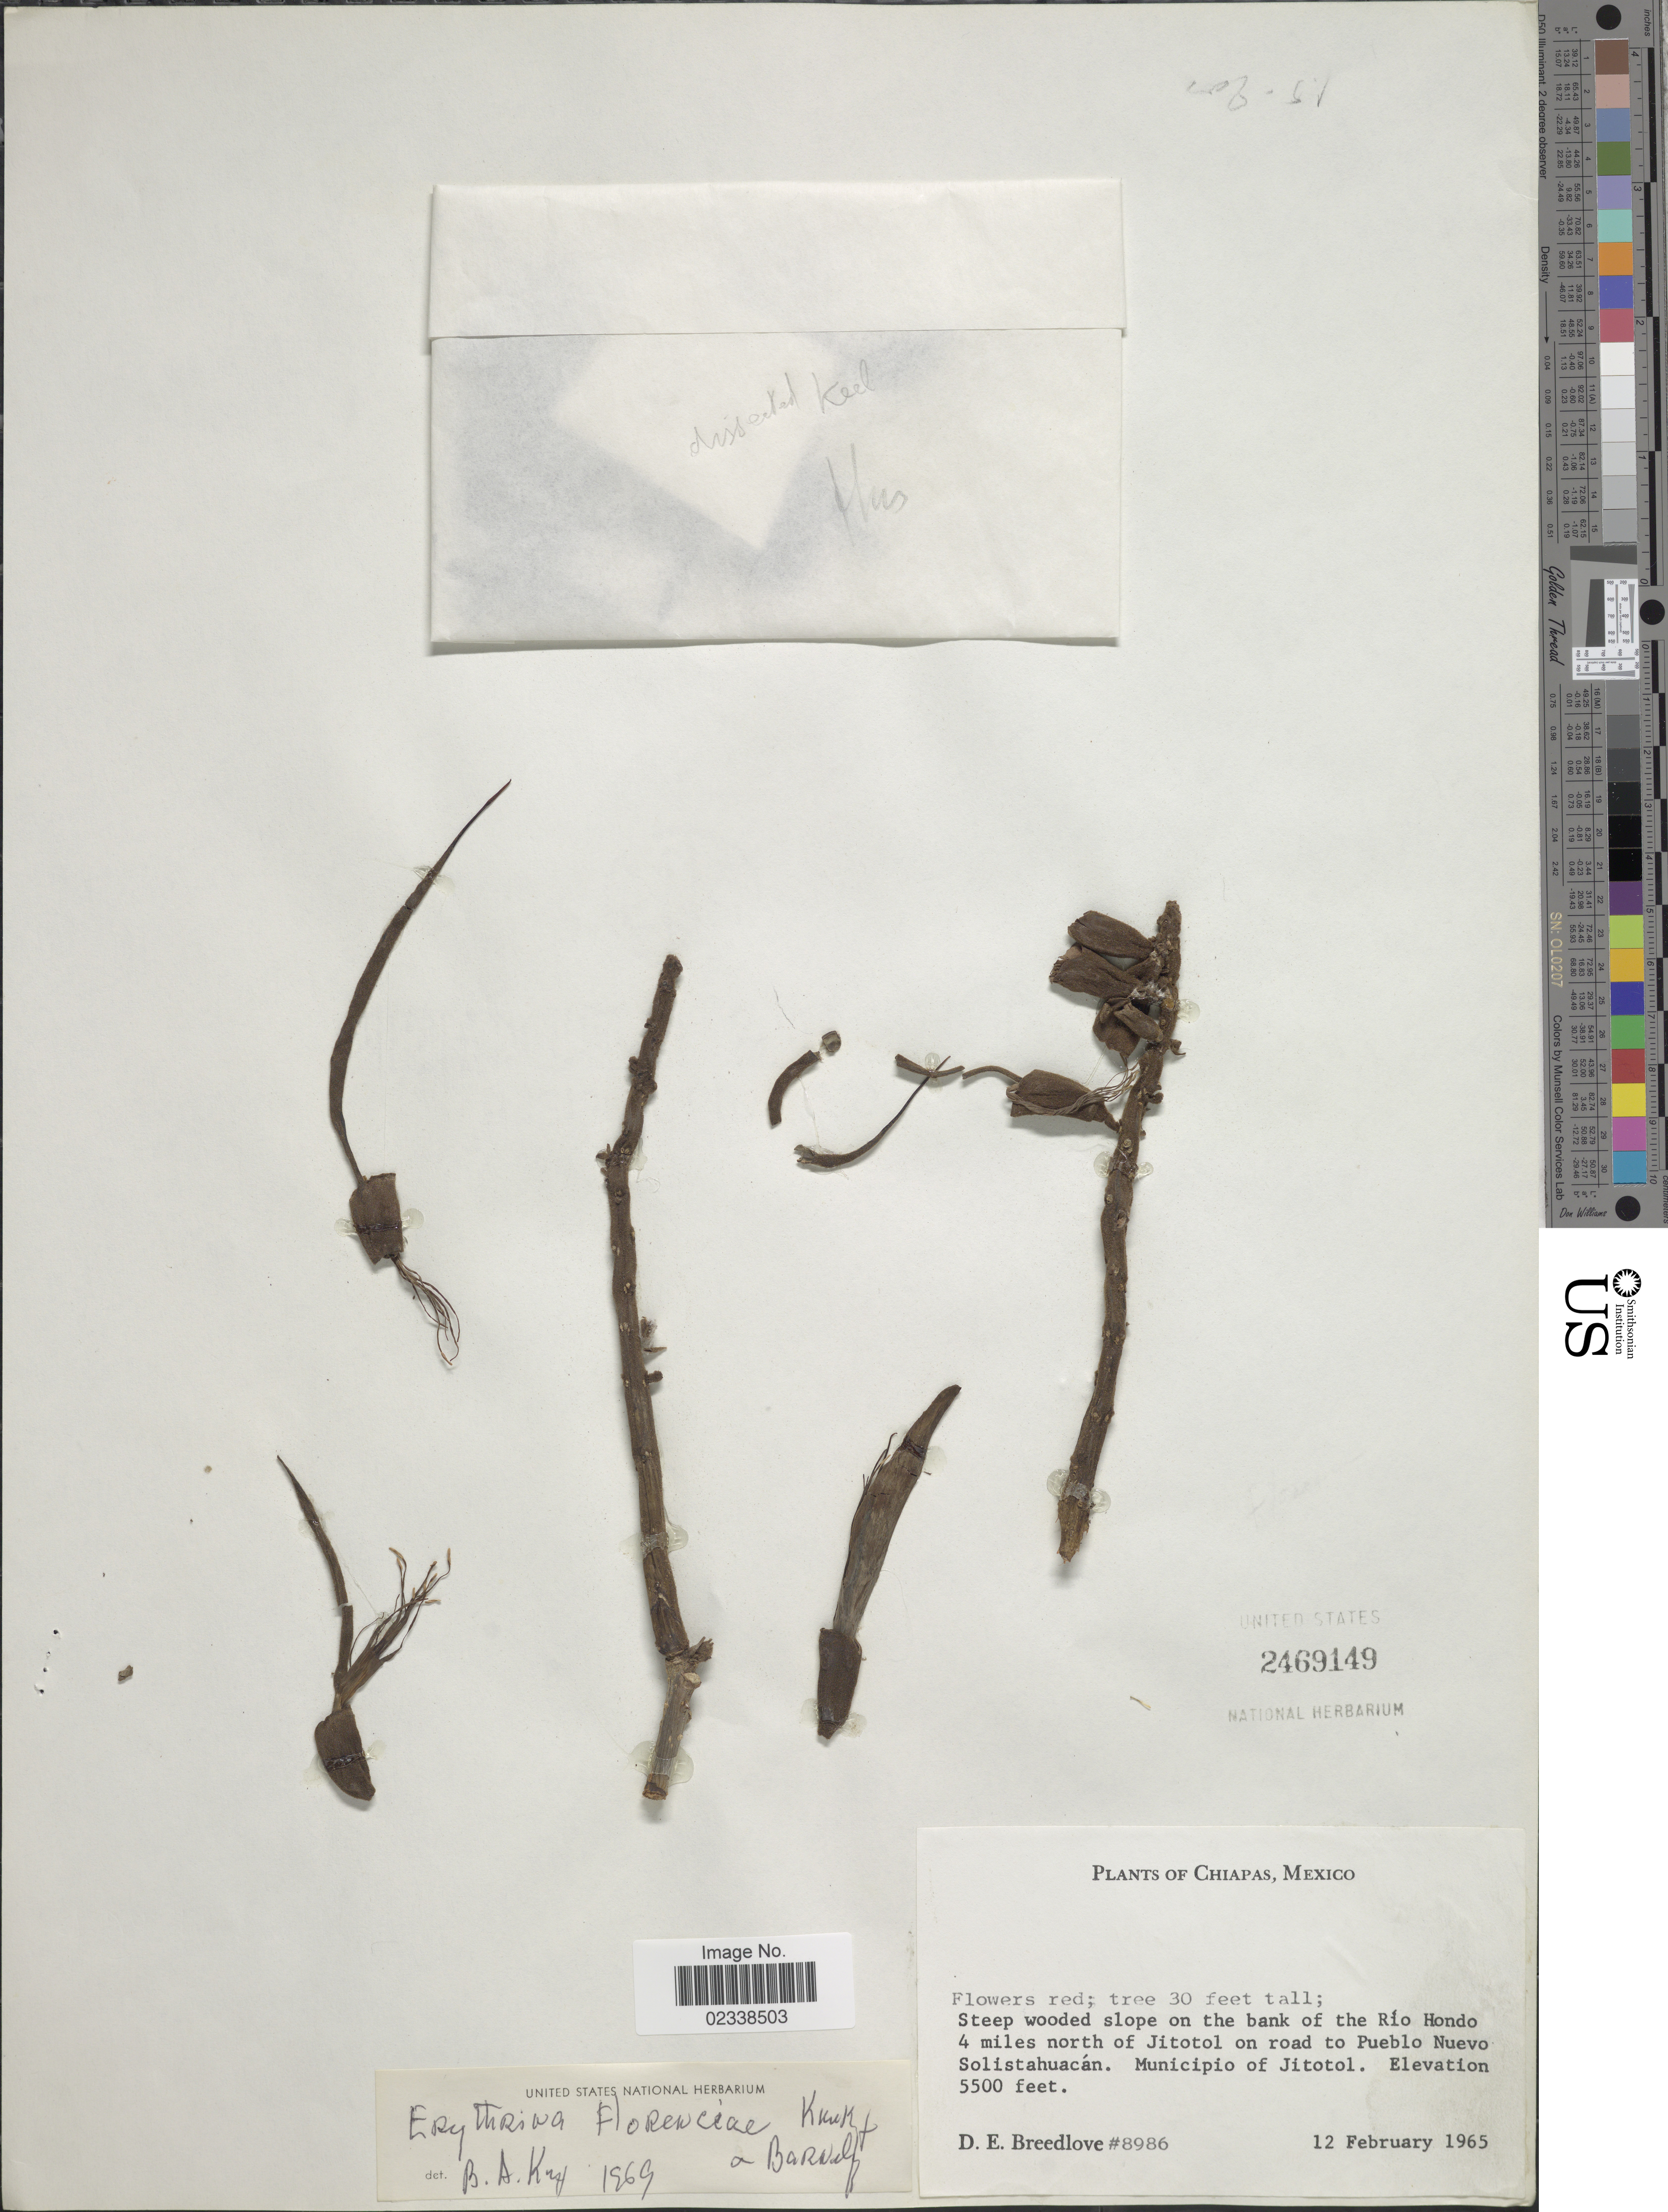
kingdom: Plantae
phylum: Tracheophyta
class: Magnoliopsida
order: Fabales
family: Fabaceae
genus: Erythrina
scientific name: Erythrina florenciae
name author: Krukoff & Barneby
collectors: D. E. Breedlove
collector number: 8986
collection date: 1965-02-12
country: Mexico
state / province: Chiapas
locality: On the bank of the Rio Hondo, 4 miles north of Jitotol on road to Pueblo Nuevo Solistahuacan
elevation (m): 1676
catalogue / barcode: US 2469149